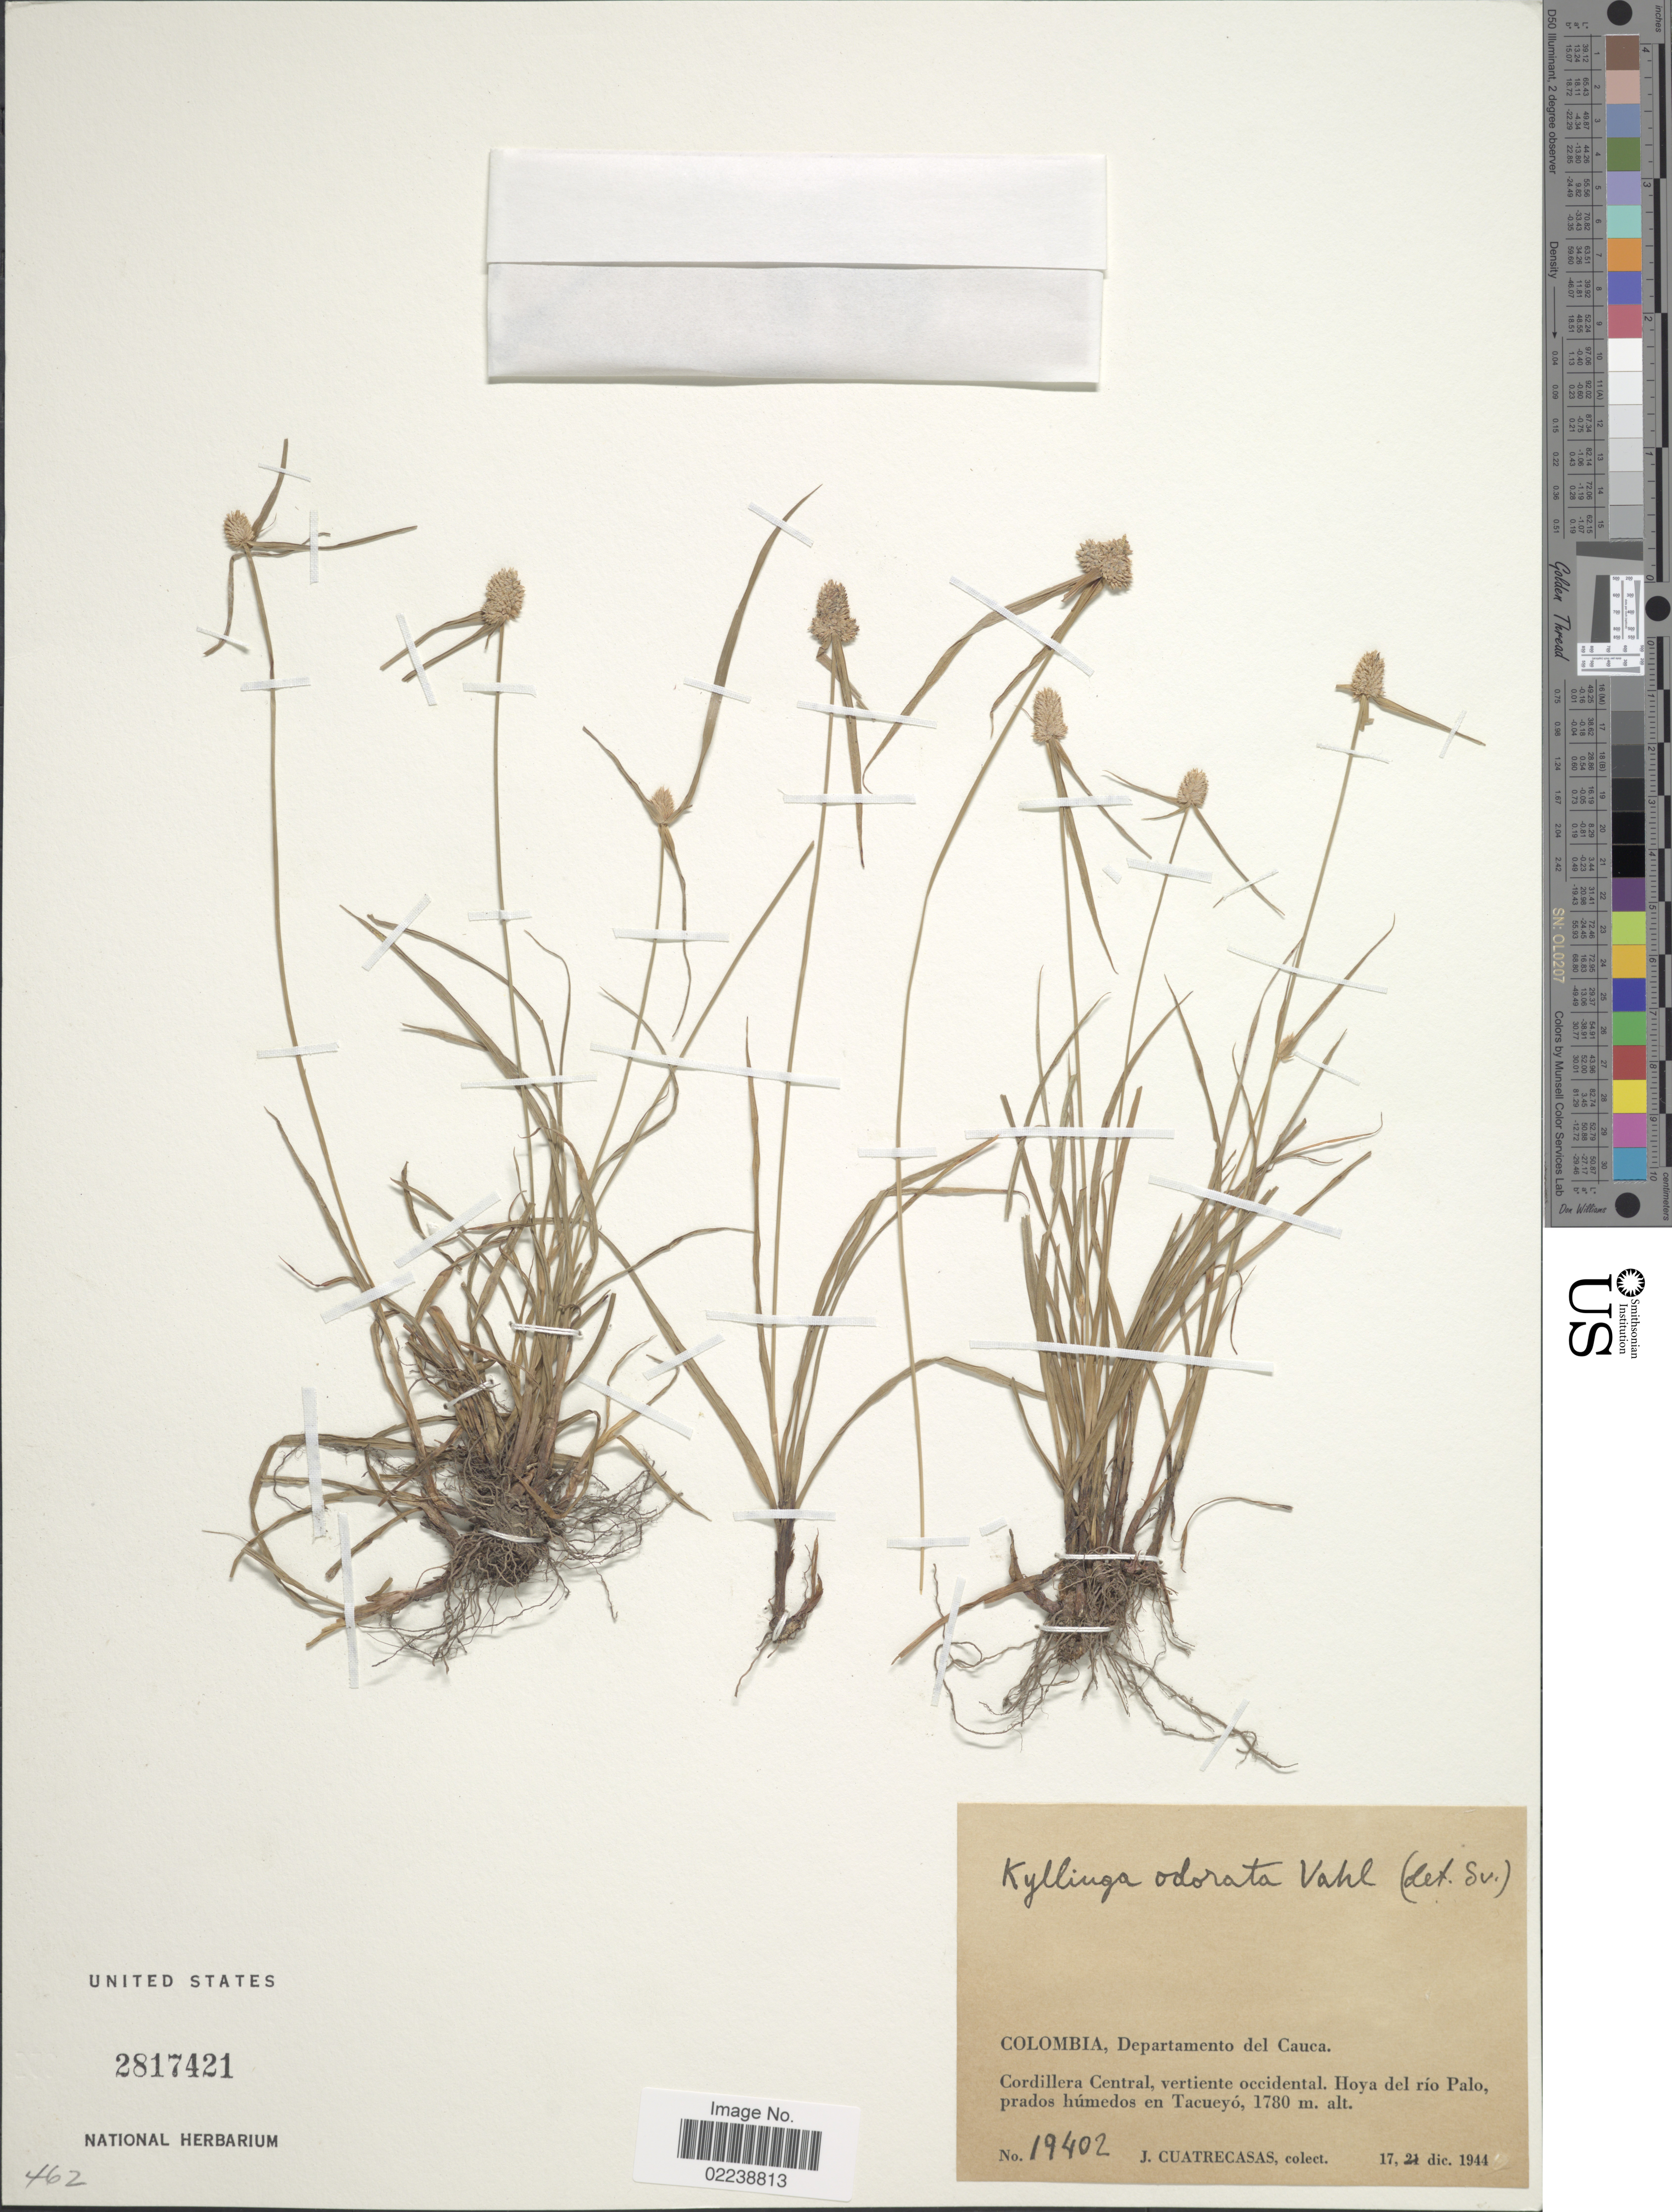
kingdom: Plantae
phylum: Tracheophyta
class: Liliopsida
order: Poales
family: Cyperaceae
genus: Cyperus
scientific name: Cyperus sesquiflorus subsp. sesquiflorus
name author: (Torr.) Mattf. & Kük.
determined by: Strong, M. T., (US), Smithsonian Institution - National Museum of Natural History (UNITED STATES)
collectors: J. Cuatrecasas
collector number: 19402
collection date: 1944-12-17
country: Colombia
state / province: Cauca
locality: Cordillera Central, vertiente occidental. Hoya del rio Palo, prados humedos en Tacueyo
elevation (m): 1780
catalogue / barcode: US 2817421